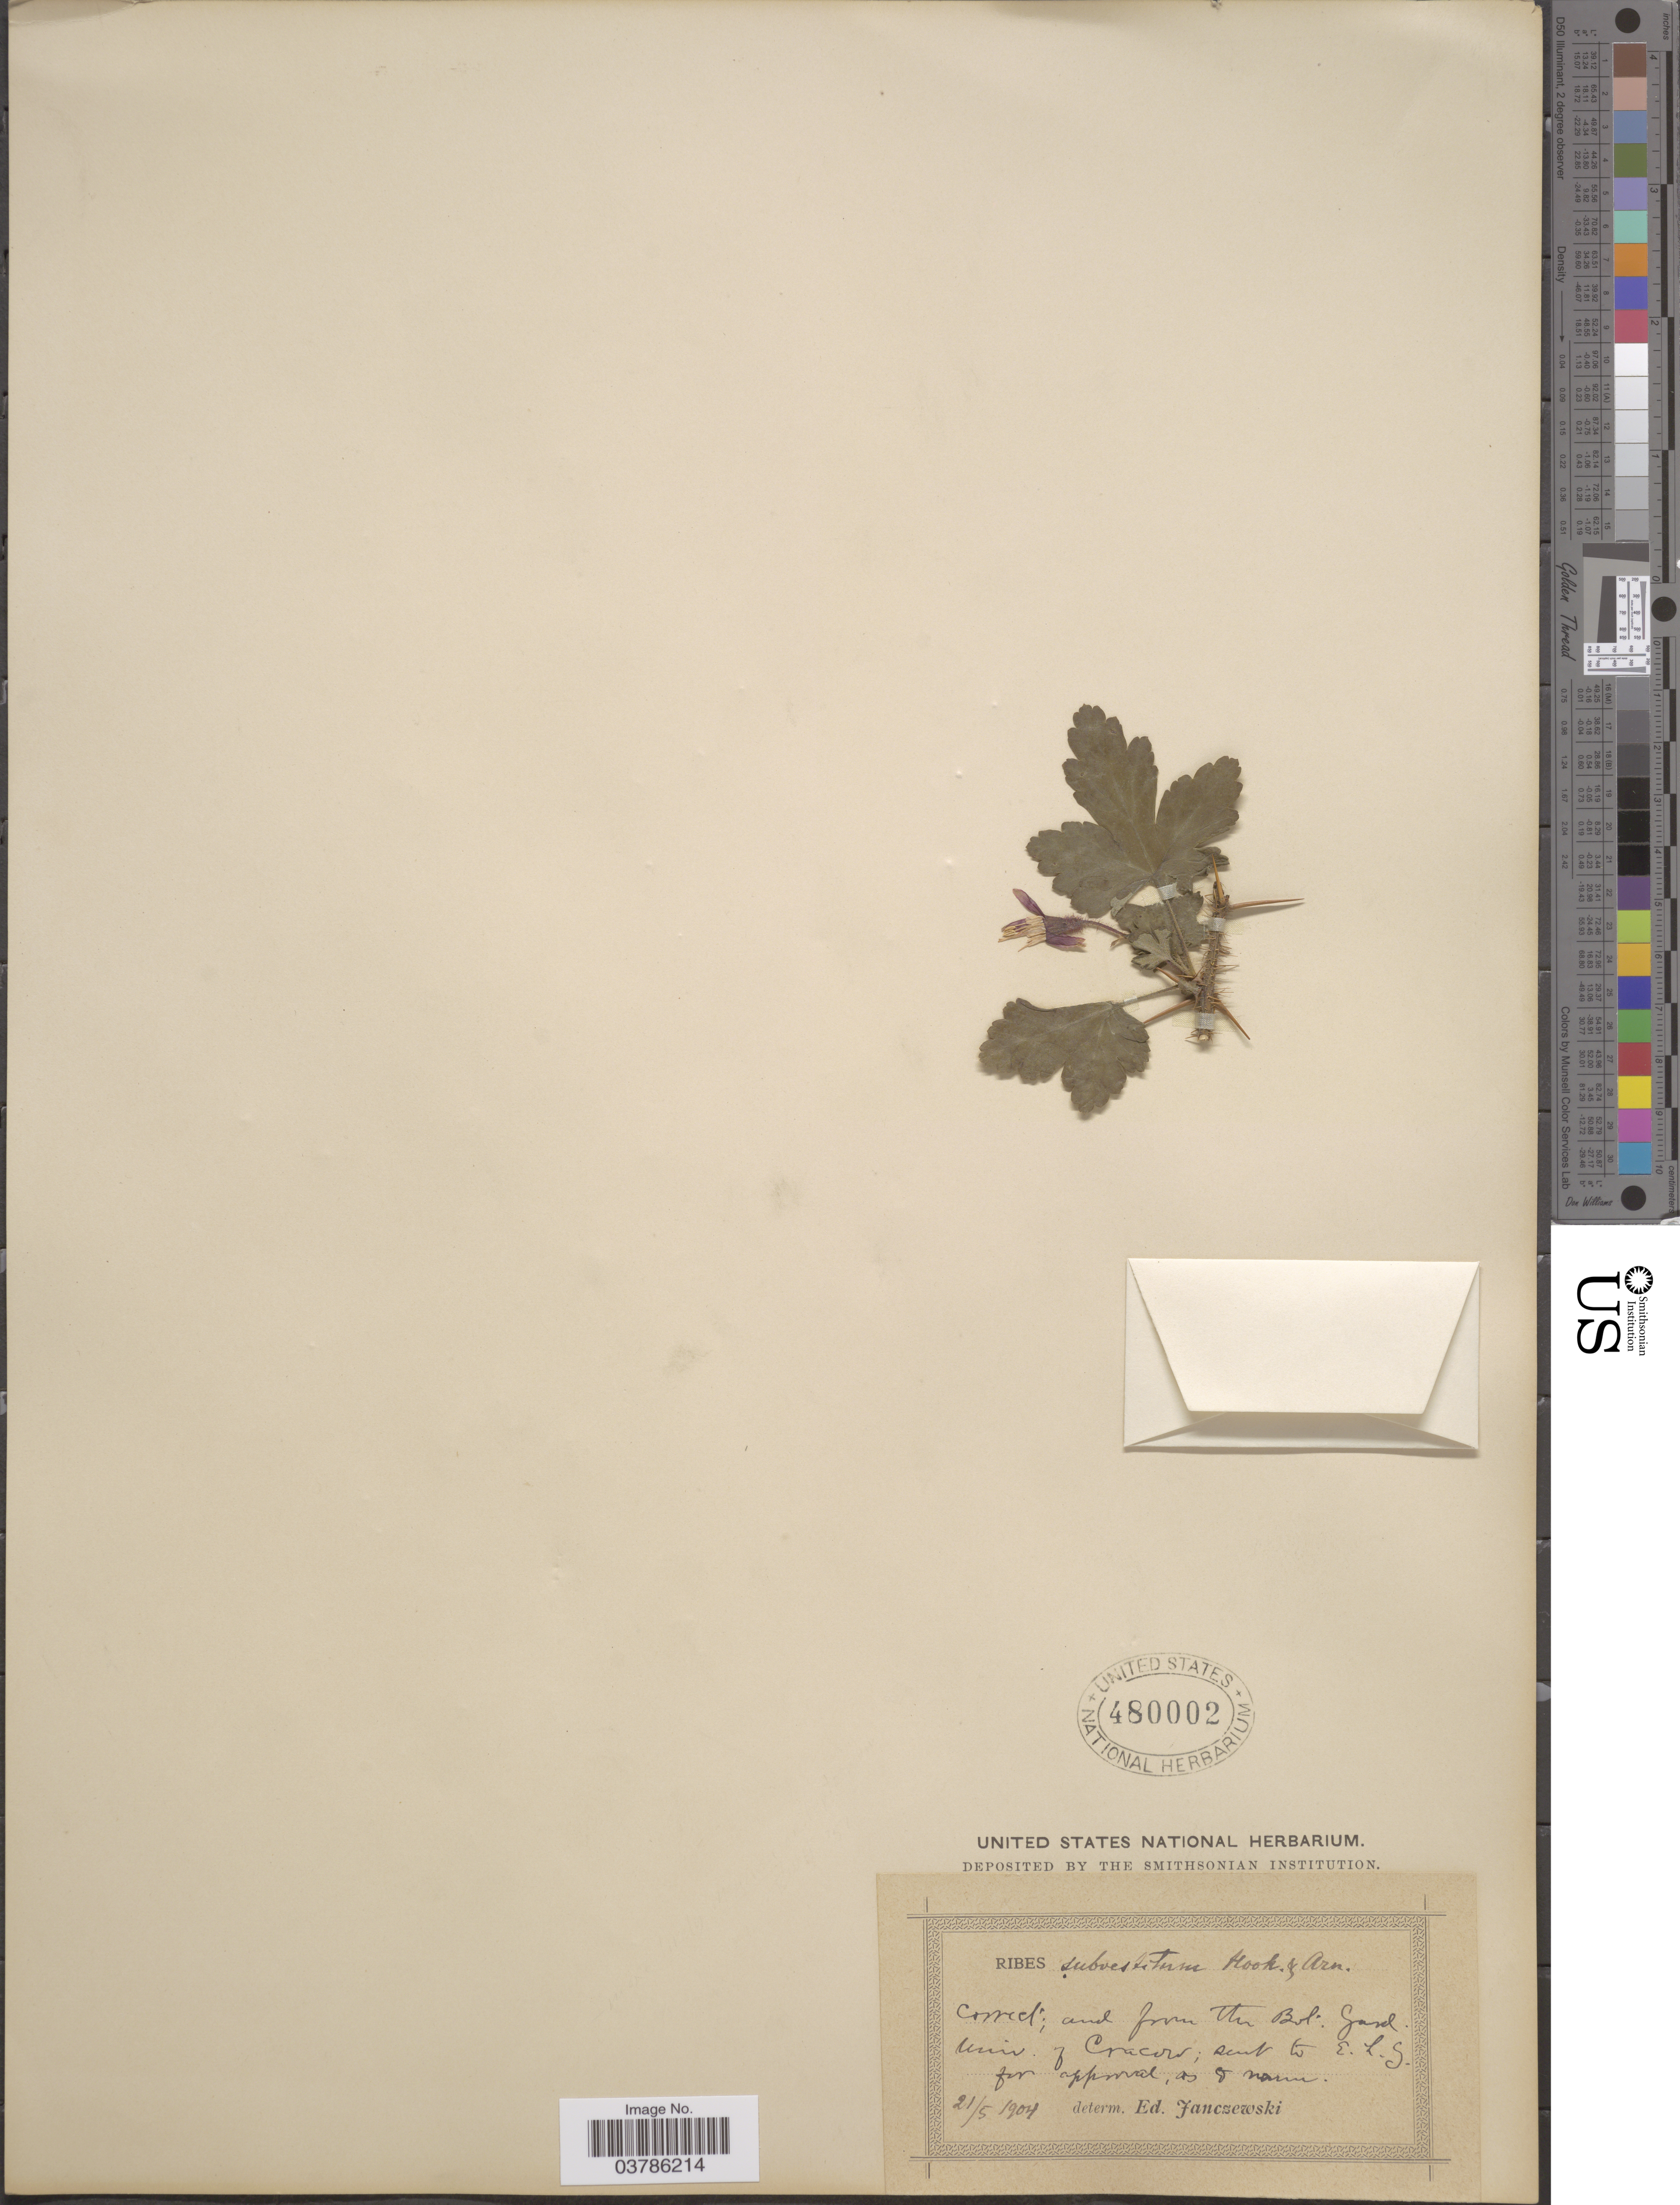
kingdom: Plantae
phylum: Tracheophyta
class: Magnoliopsida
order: Saxifragales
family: Grossulariaceae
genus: Ribes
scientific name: Ribes menziesii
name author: Pursh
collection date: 1904-05-21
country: Poland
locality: Coned*; and from The Bot. Gard. Univ of Cracow.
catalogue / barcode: US 480002